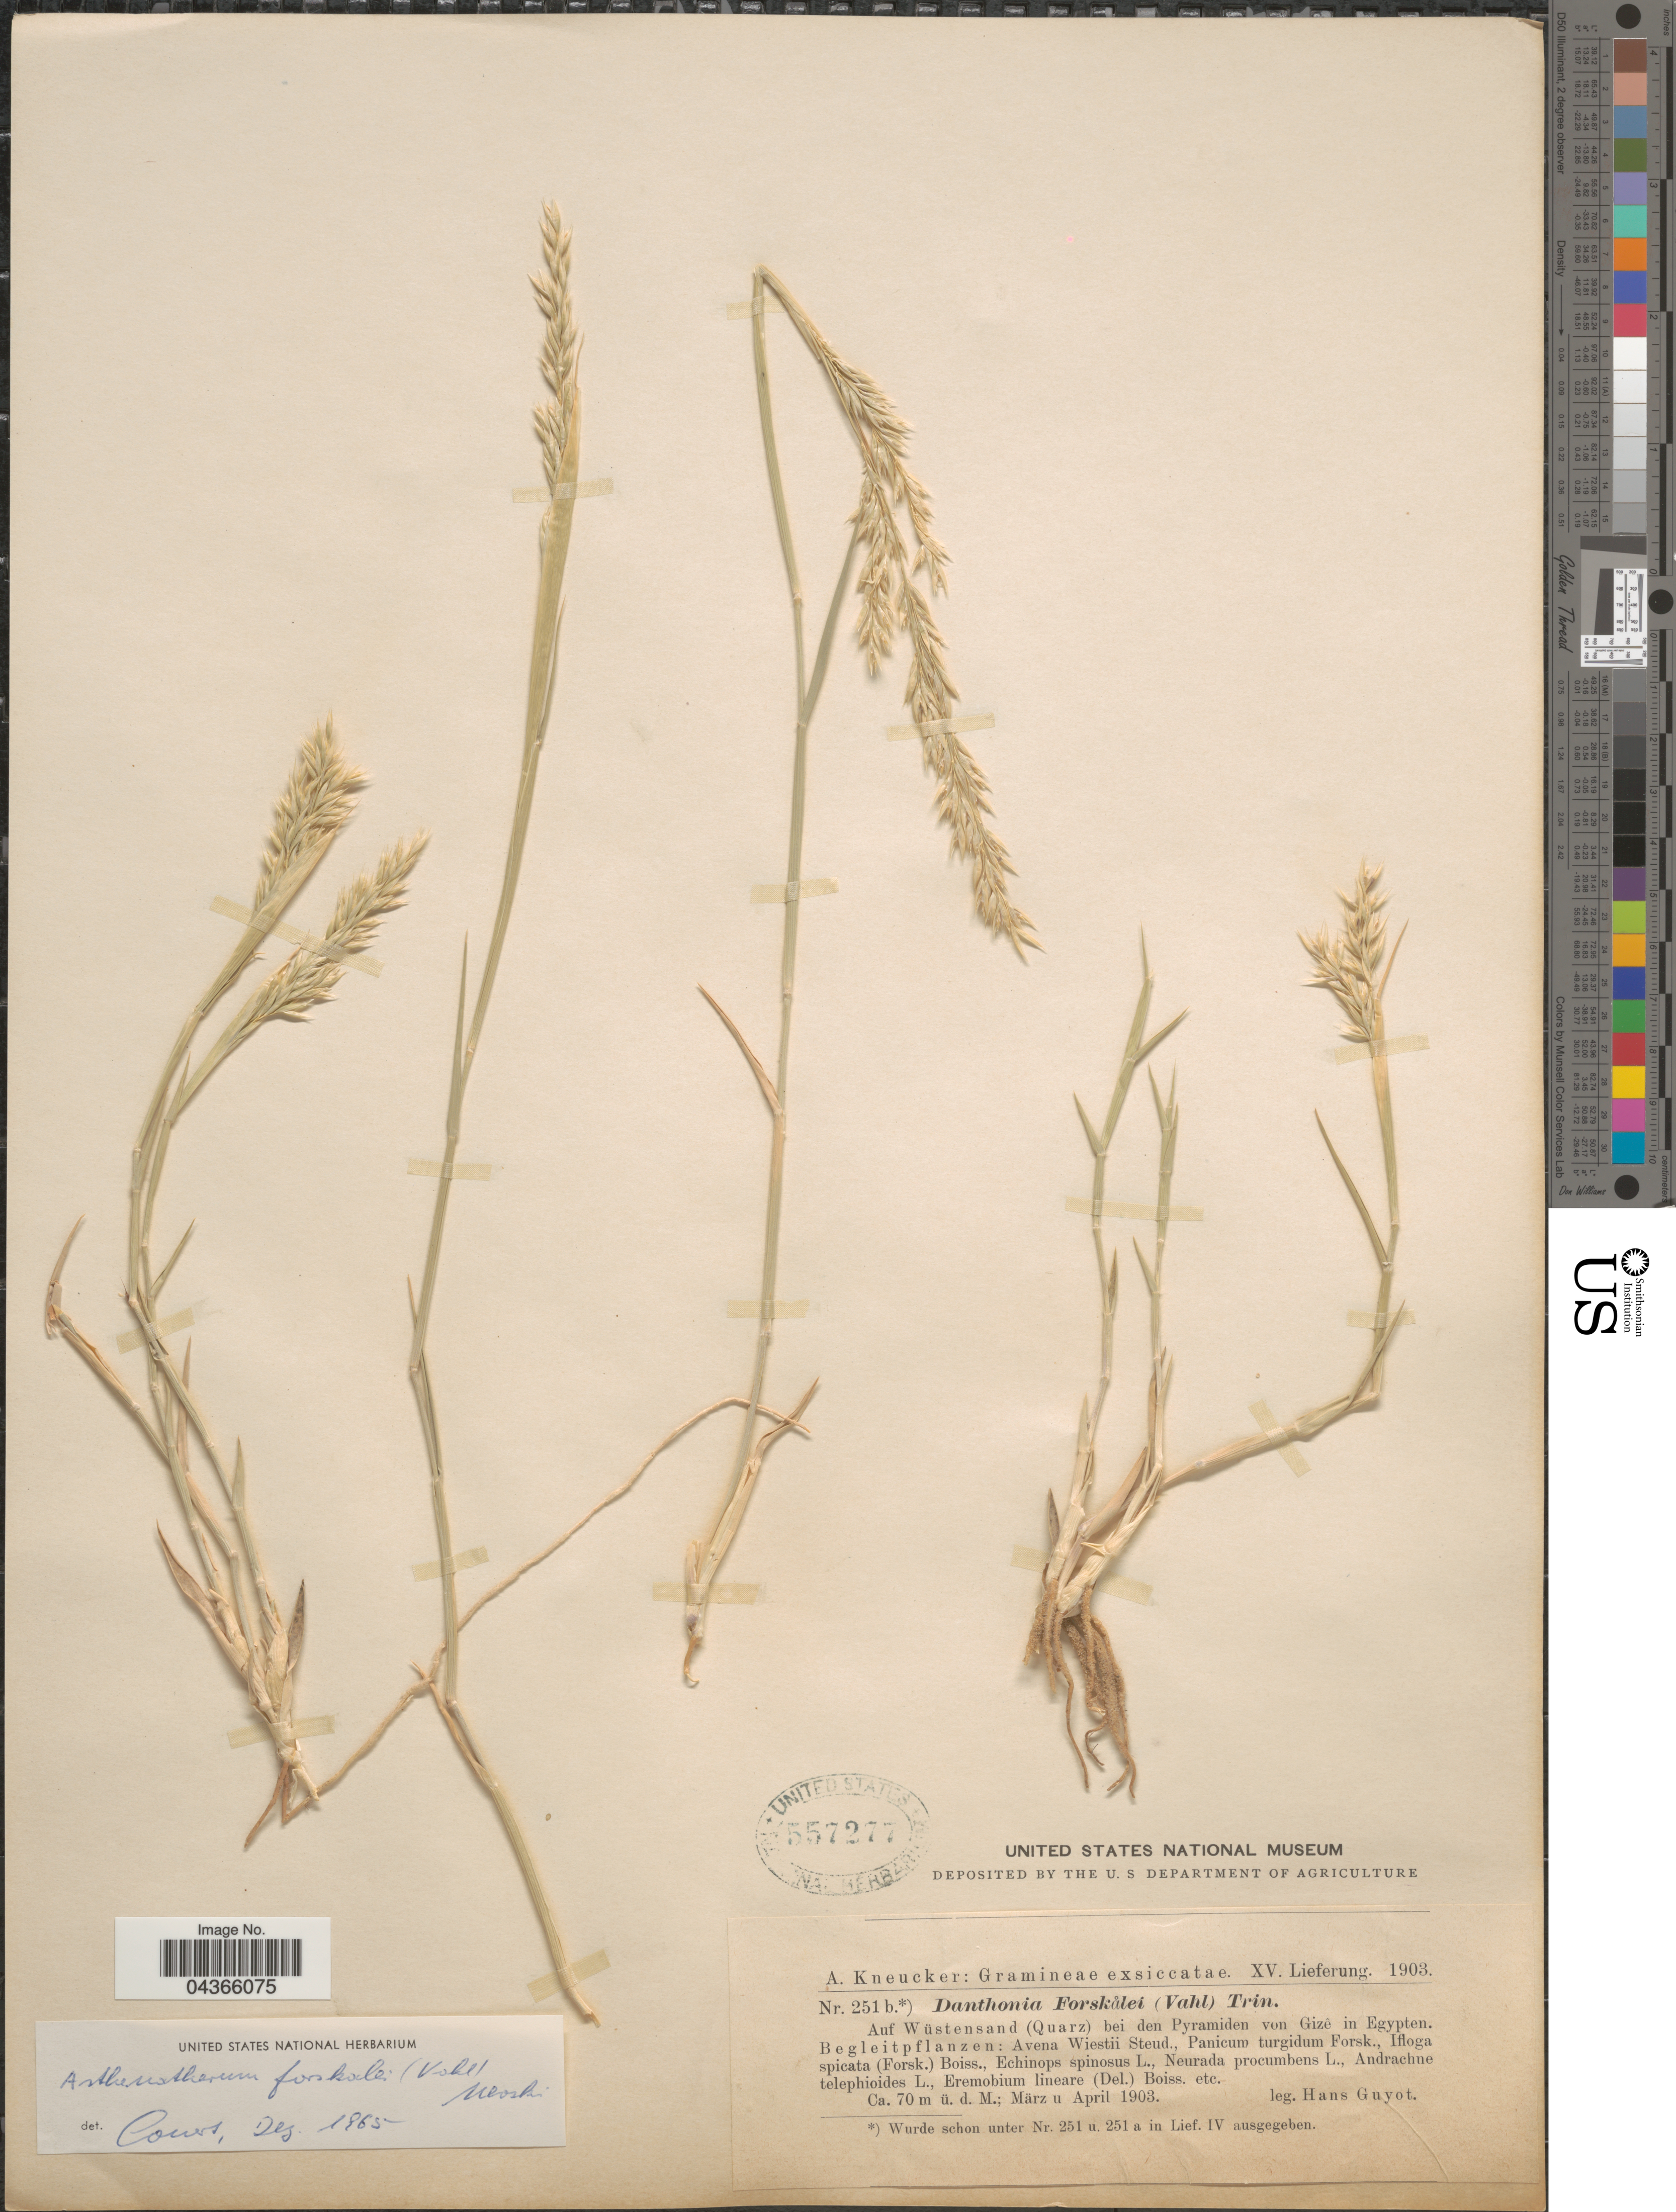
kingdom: Plantae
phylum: Tracheophyta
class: Liliopsida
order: Poales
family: Poaceae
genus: Centropodia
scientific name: Centropodia forsskalii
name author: (Vahl) Cope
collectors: H. Guyot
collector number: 251b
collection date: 1903-03/1903-04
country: Egypt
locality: Auf Wüstensand (Quarz) bei den Pyramiden von Gizê in Egypten.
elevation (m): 70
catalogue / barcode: US 557277